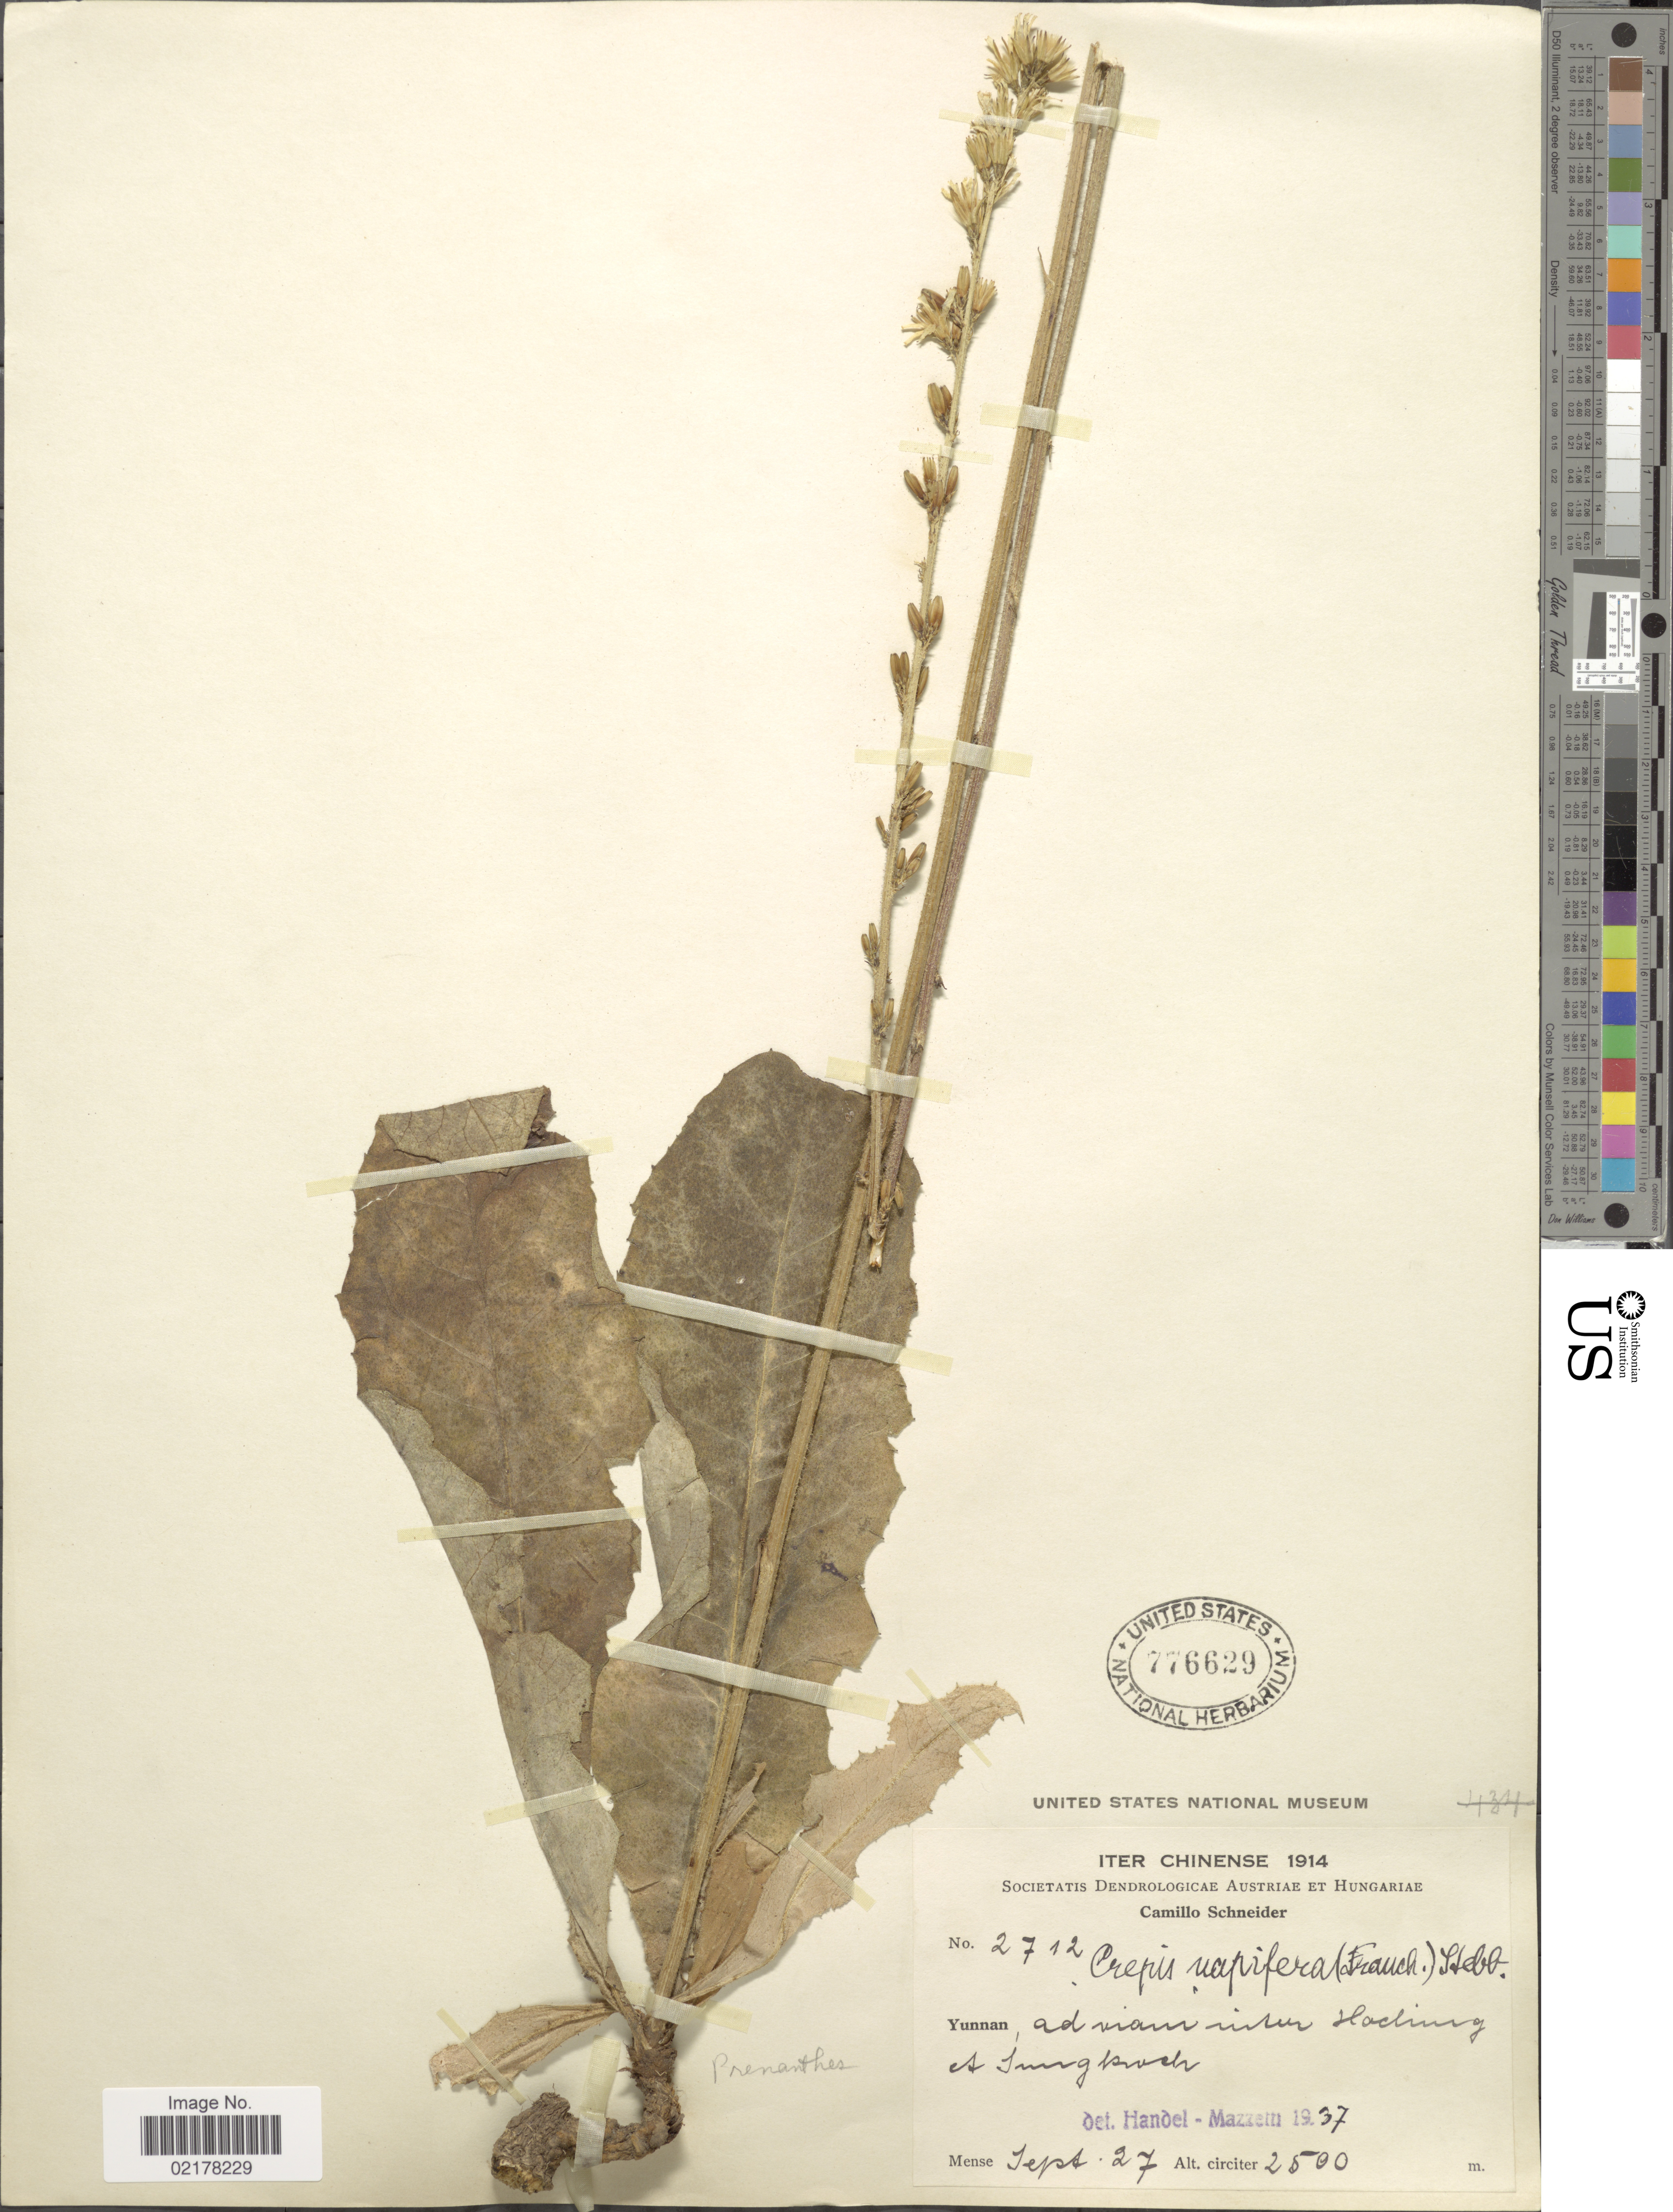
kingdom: Plantae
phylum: Tracheophyta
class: Magnoliopsida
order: Asterales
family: Asteraceae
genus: Crepis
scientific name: Crepis napifera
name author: (Franch.) Babc.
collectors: C. K. Schneider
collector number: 2712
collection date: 1914-09-27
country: China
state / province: Yunnan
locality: Iter Chinense. Yunnan. ad viam inter Hacking A sungbrock [interpreted]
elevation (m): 2500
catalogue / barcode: US 776629